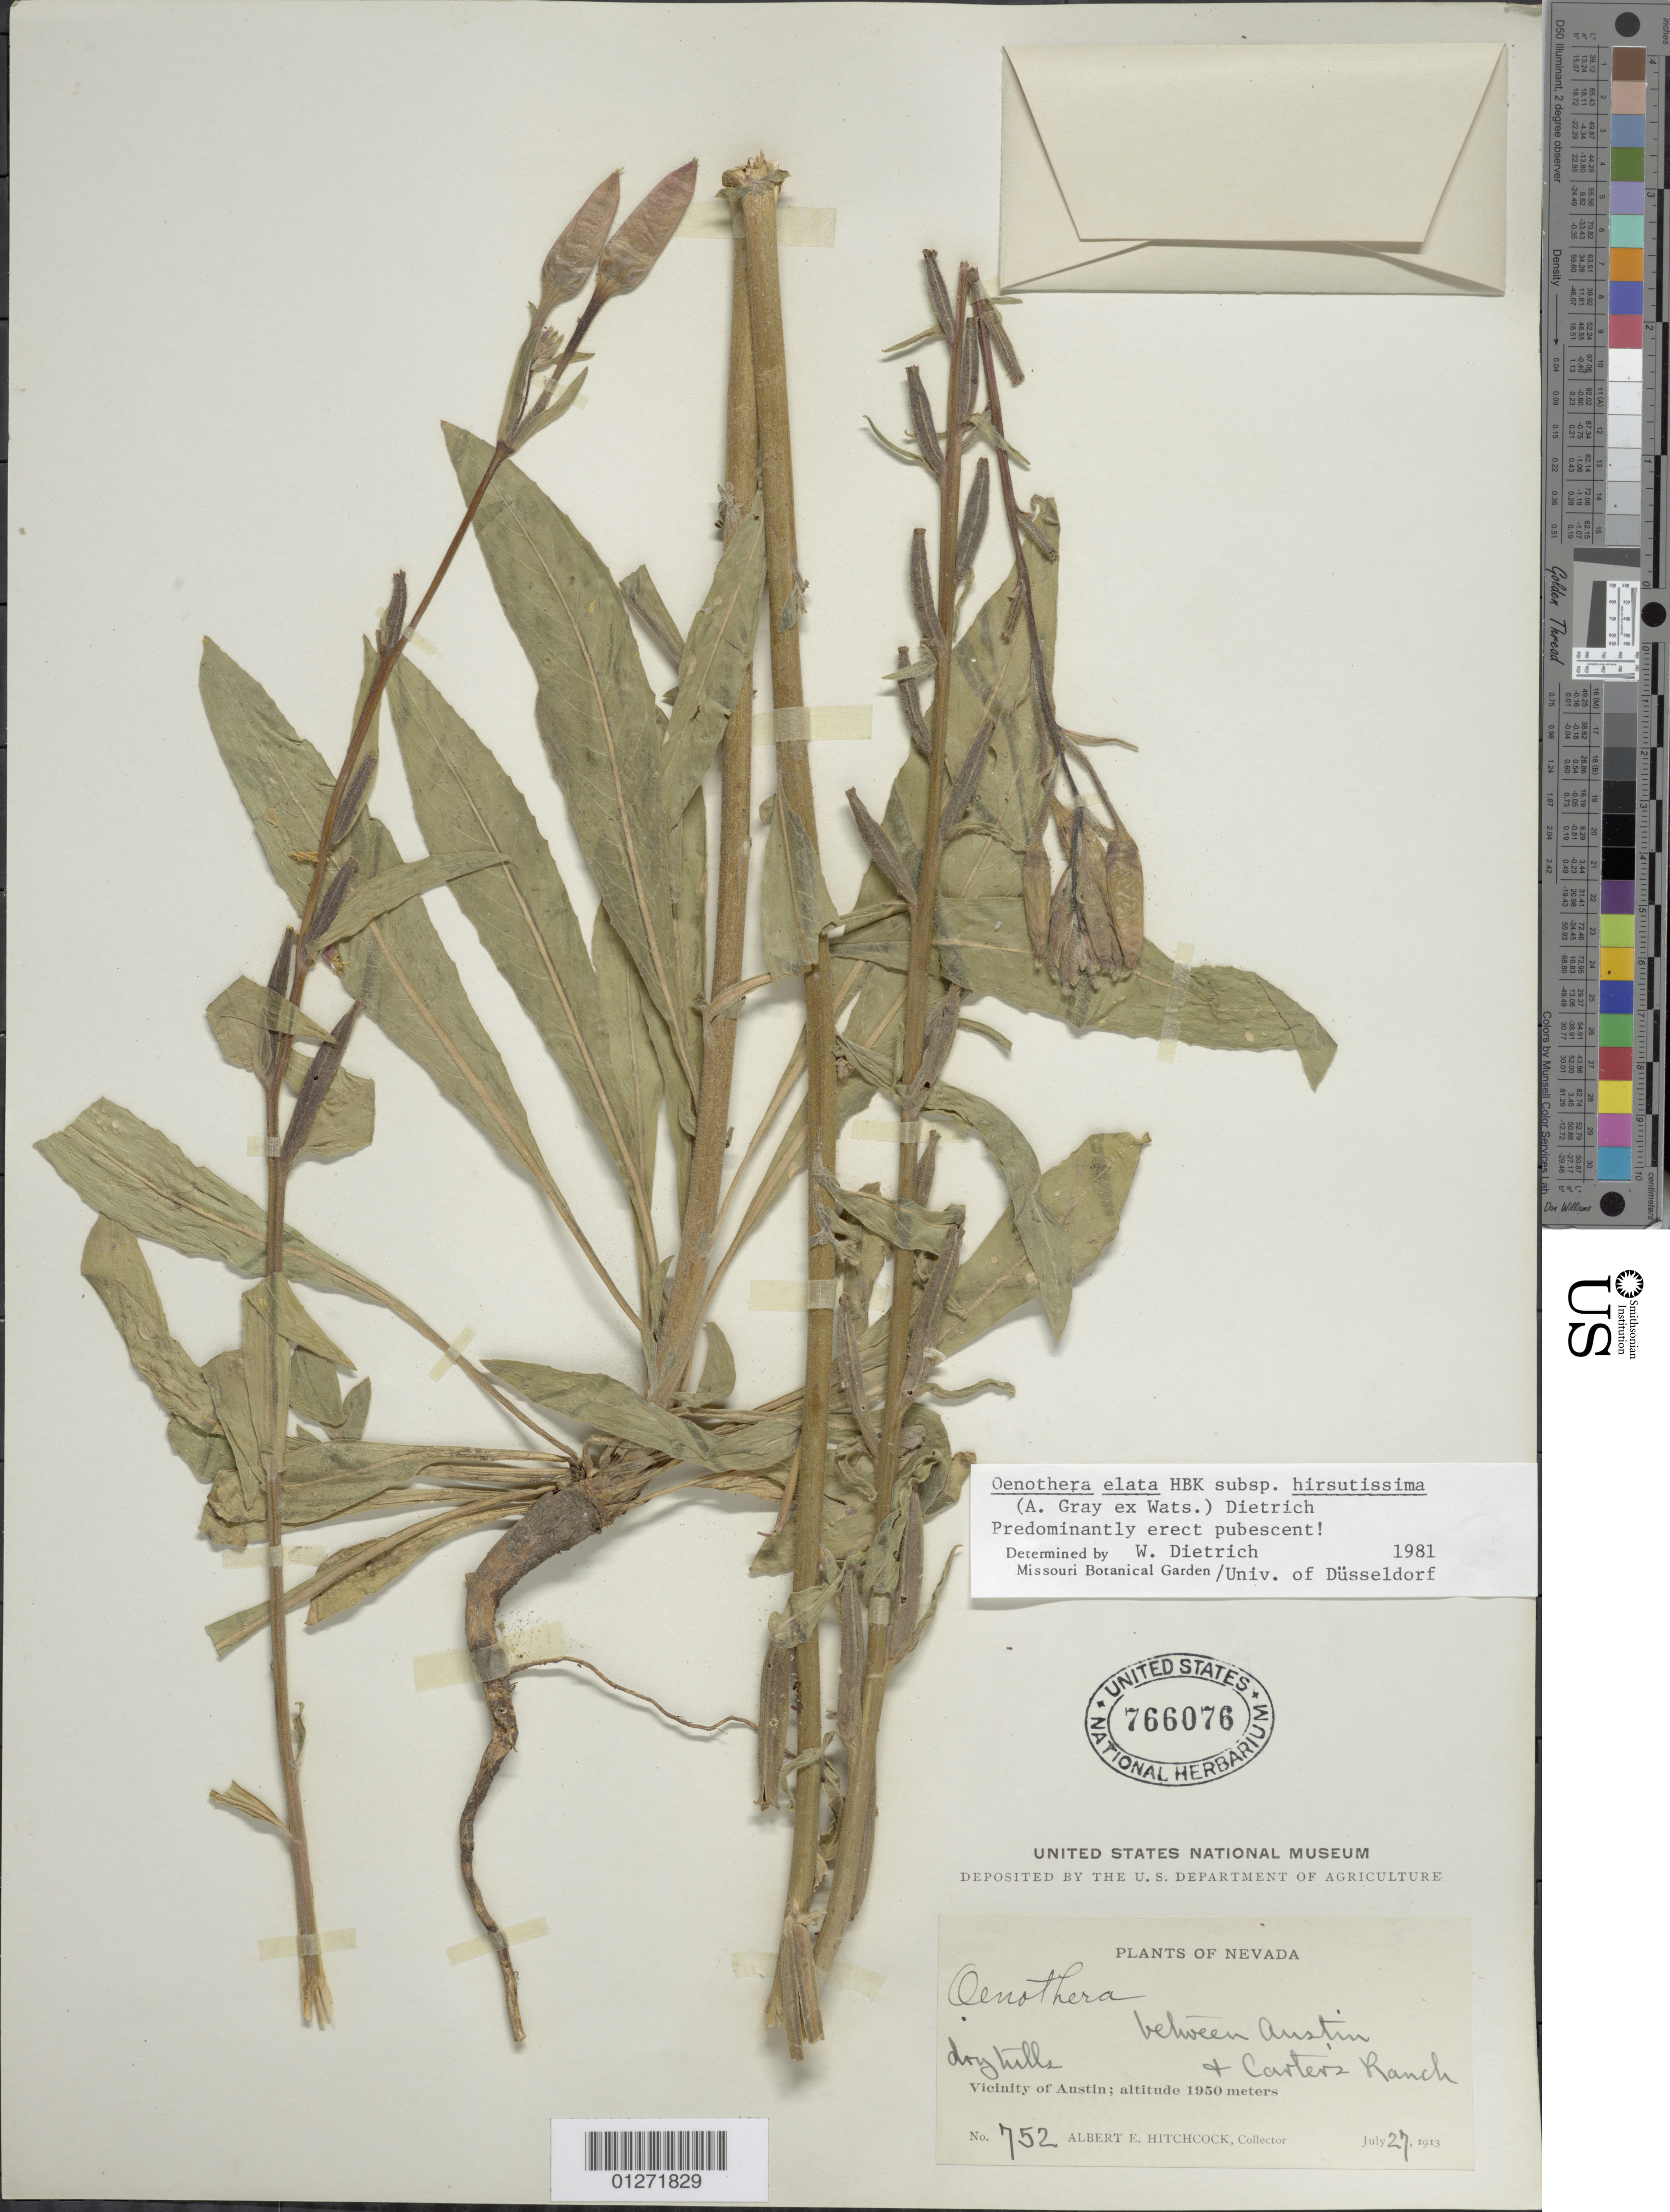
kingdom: Plantae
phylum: Tracheophyta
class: Magnoliopsida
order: Myrtales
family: Onagraceae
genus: Oenothera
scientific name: Oenothera elata subsp. hirsutissima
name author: (A. Gray ex S. Watson) W. Dietr.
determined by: Dietrich, W.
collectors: A. Hitchcock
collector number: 752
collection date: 1913-07-27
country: United States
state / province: Nevada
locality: Vicinity of Austin.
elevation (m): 594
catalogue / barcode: US 766076